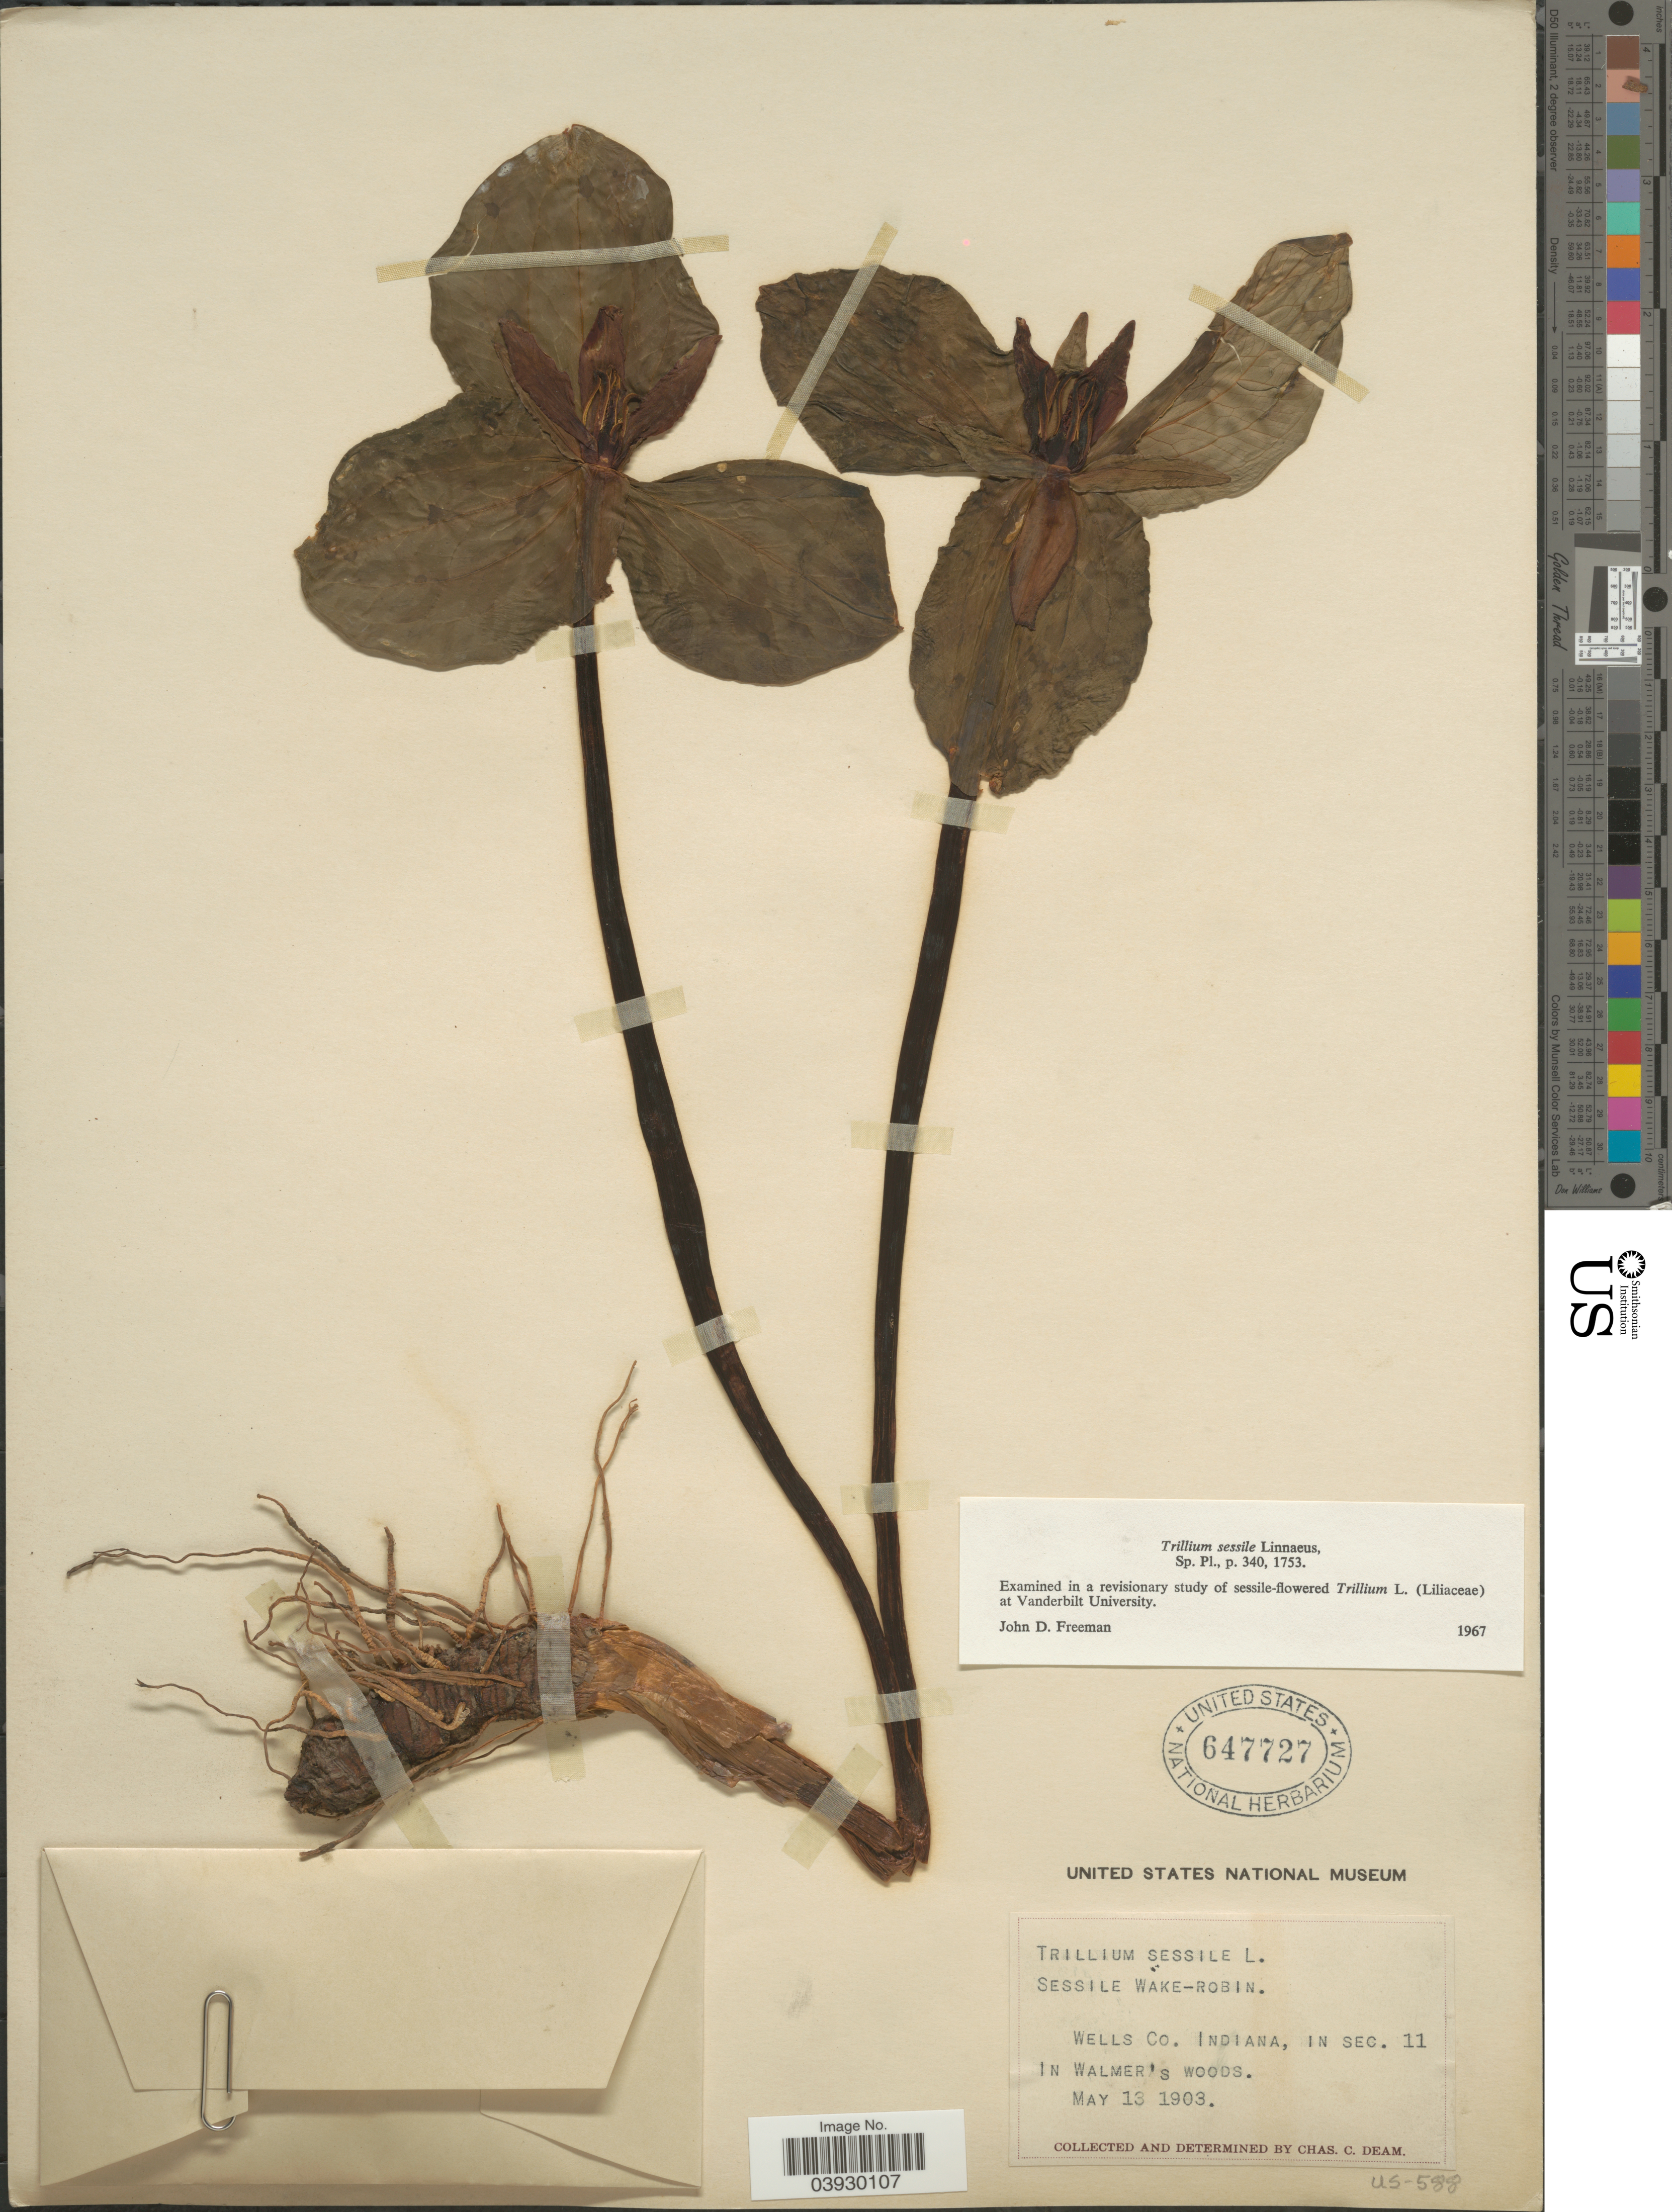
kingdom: Plantae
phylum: Tracheophyta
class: Liliopsida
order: Liliales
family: Melanthiaceae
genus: Trillium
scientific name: Trillium sessile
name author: L.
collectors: C. C. Deam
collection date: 1903-05-13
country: United States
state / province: Indiana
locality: Wells Co. In sec. 11 in Walmer's woods.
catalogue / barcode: US 647727